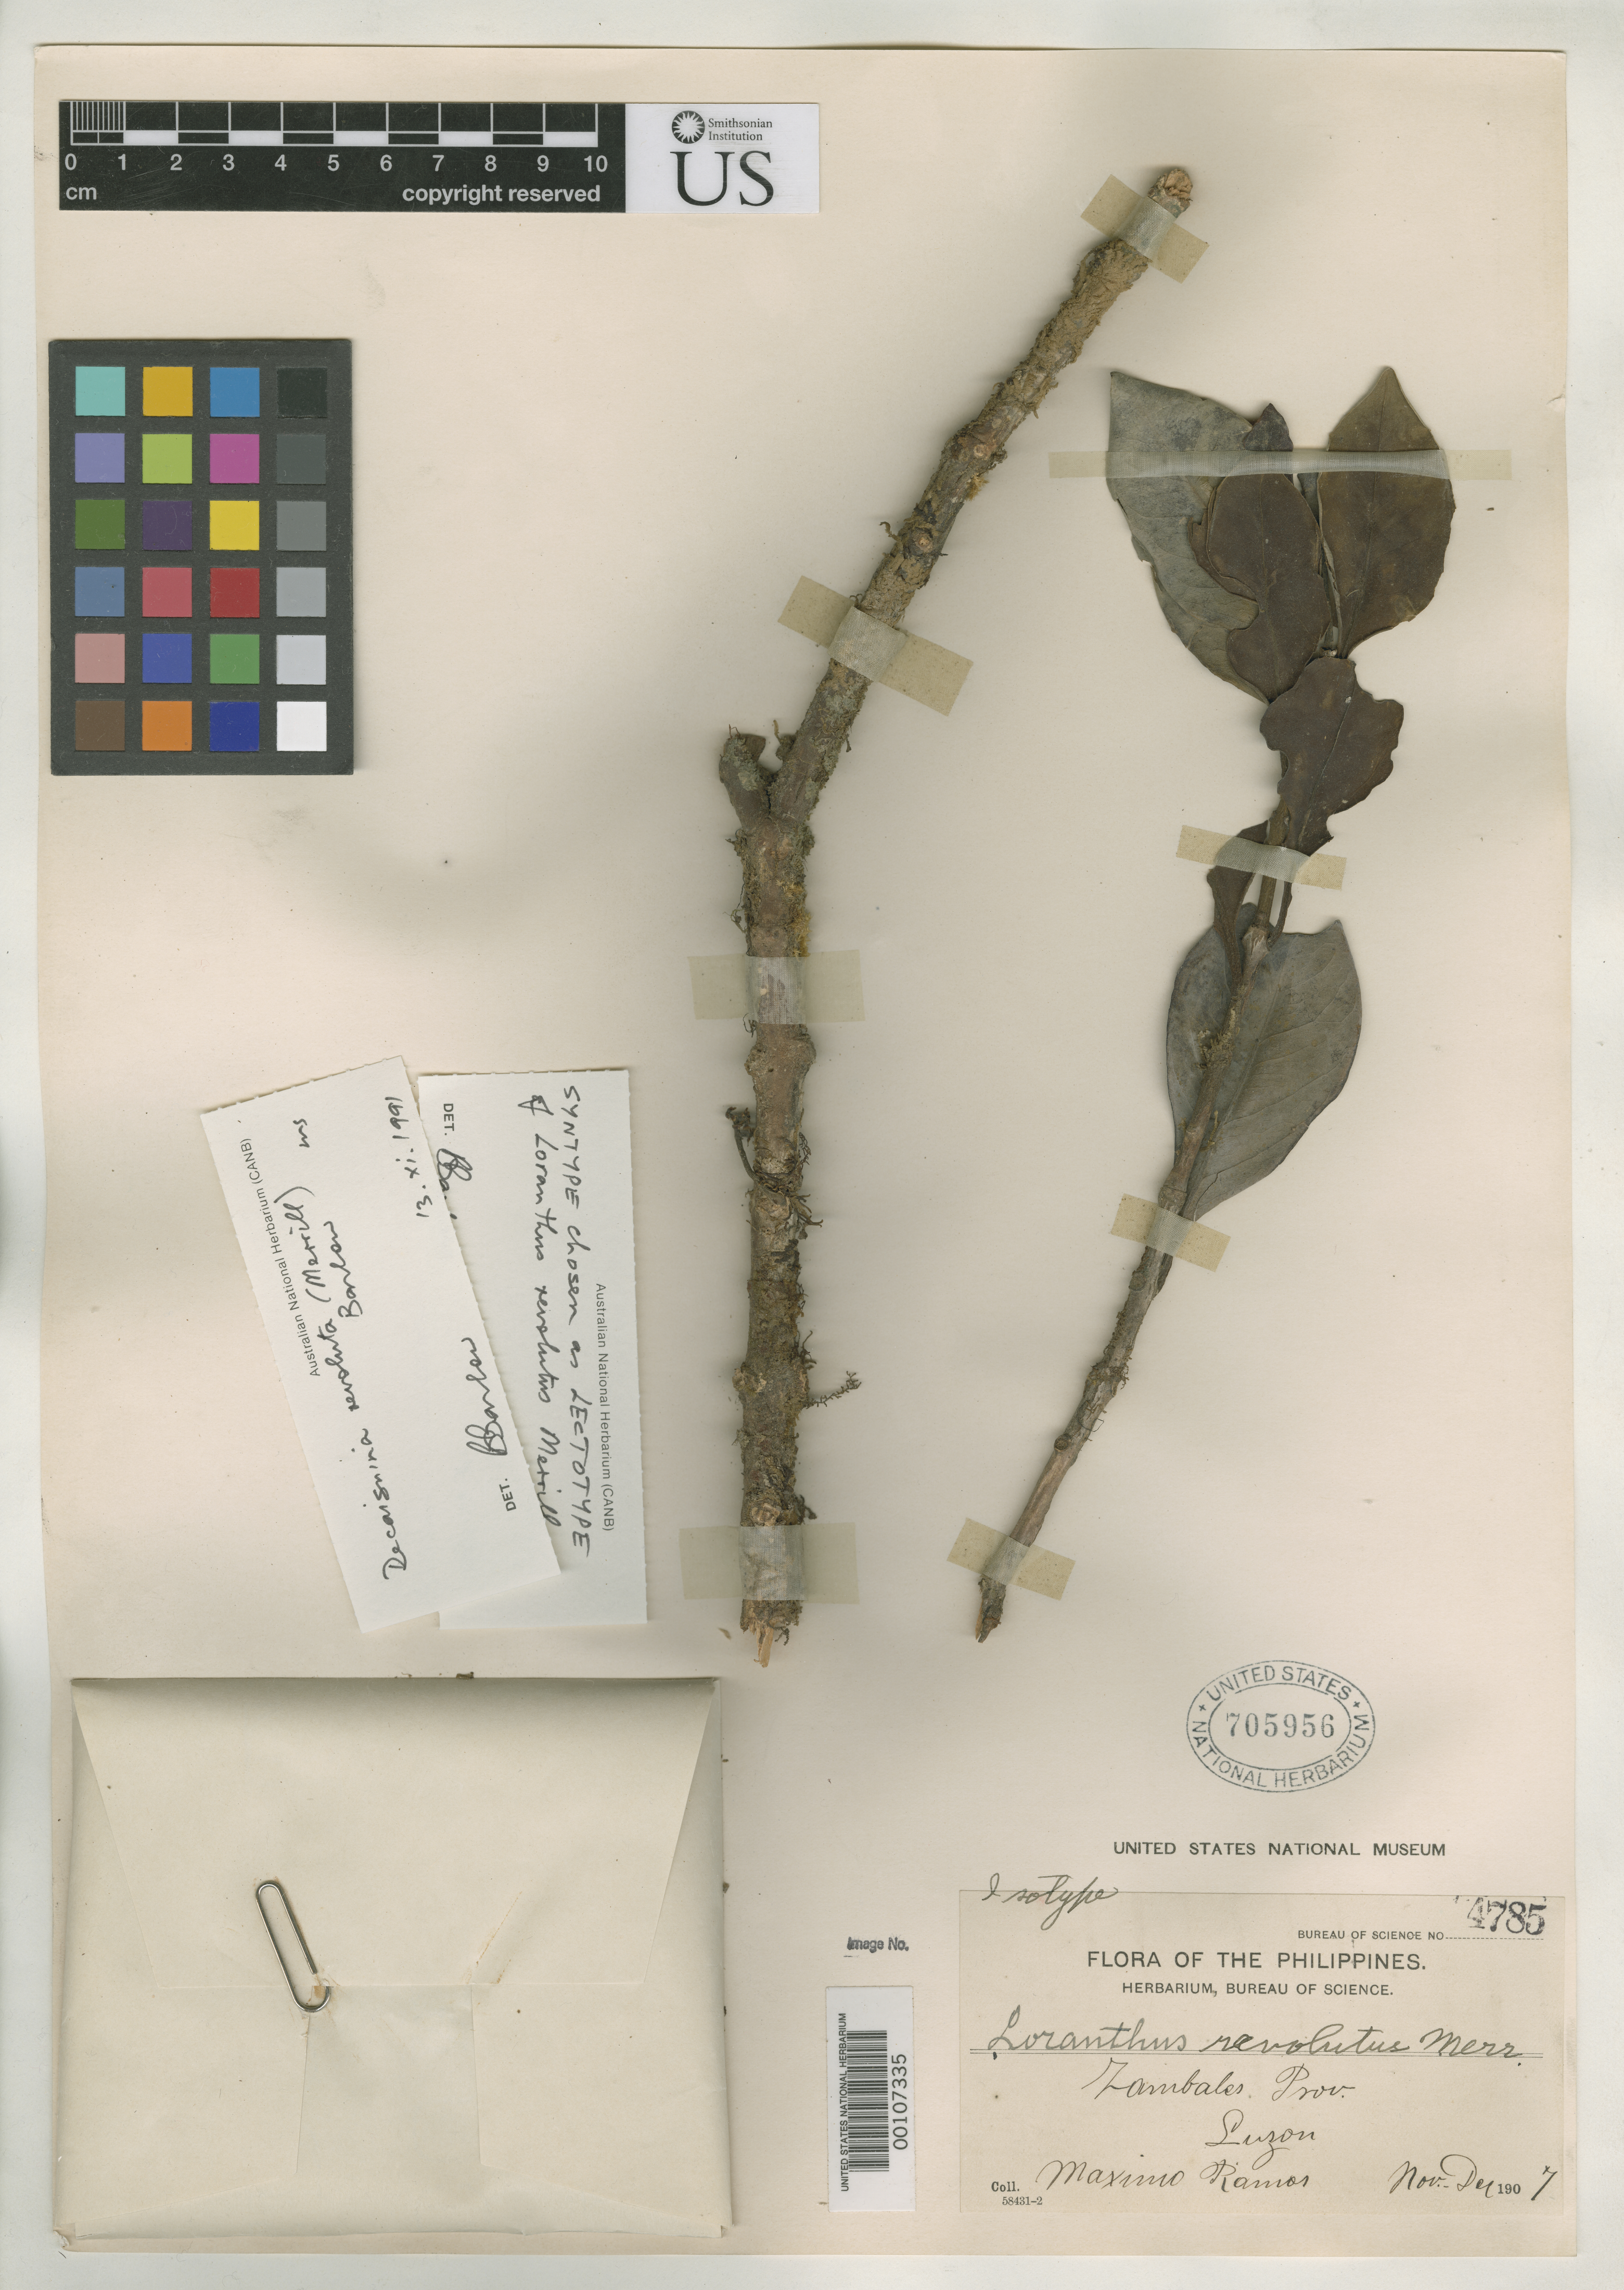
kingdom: Plantae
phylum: Tracheophyta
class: Magnoliopsida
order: Santalales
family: Loranthaceae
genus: Loranthus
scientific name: Loranthus revolutus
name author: Merr.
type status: Syntype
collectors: M. Ramos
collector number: Bur. Sci. 4785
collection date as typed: Nov 1907 to -- Dec 1907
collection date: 1907-11/1907-12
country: Philippines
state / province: Central Luzon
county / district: Zambales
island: Luzon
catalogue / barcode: US 705956